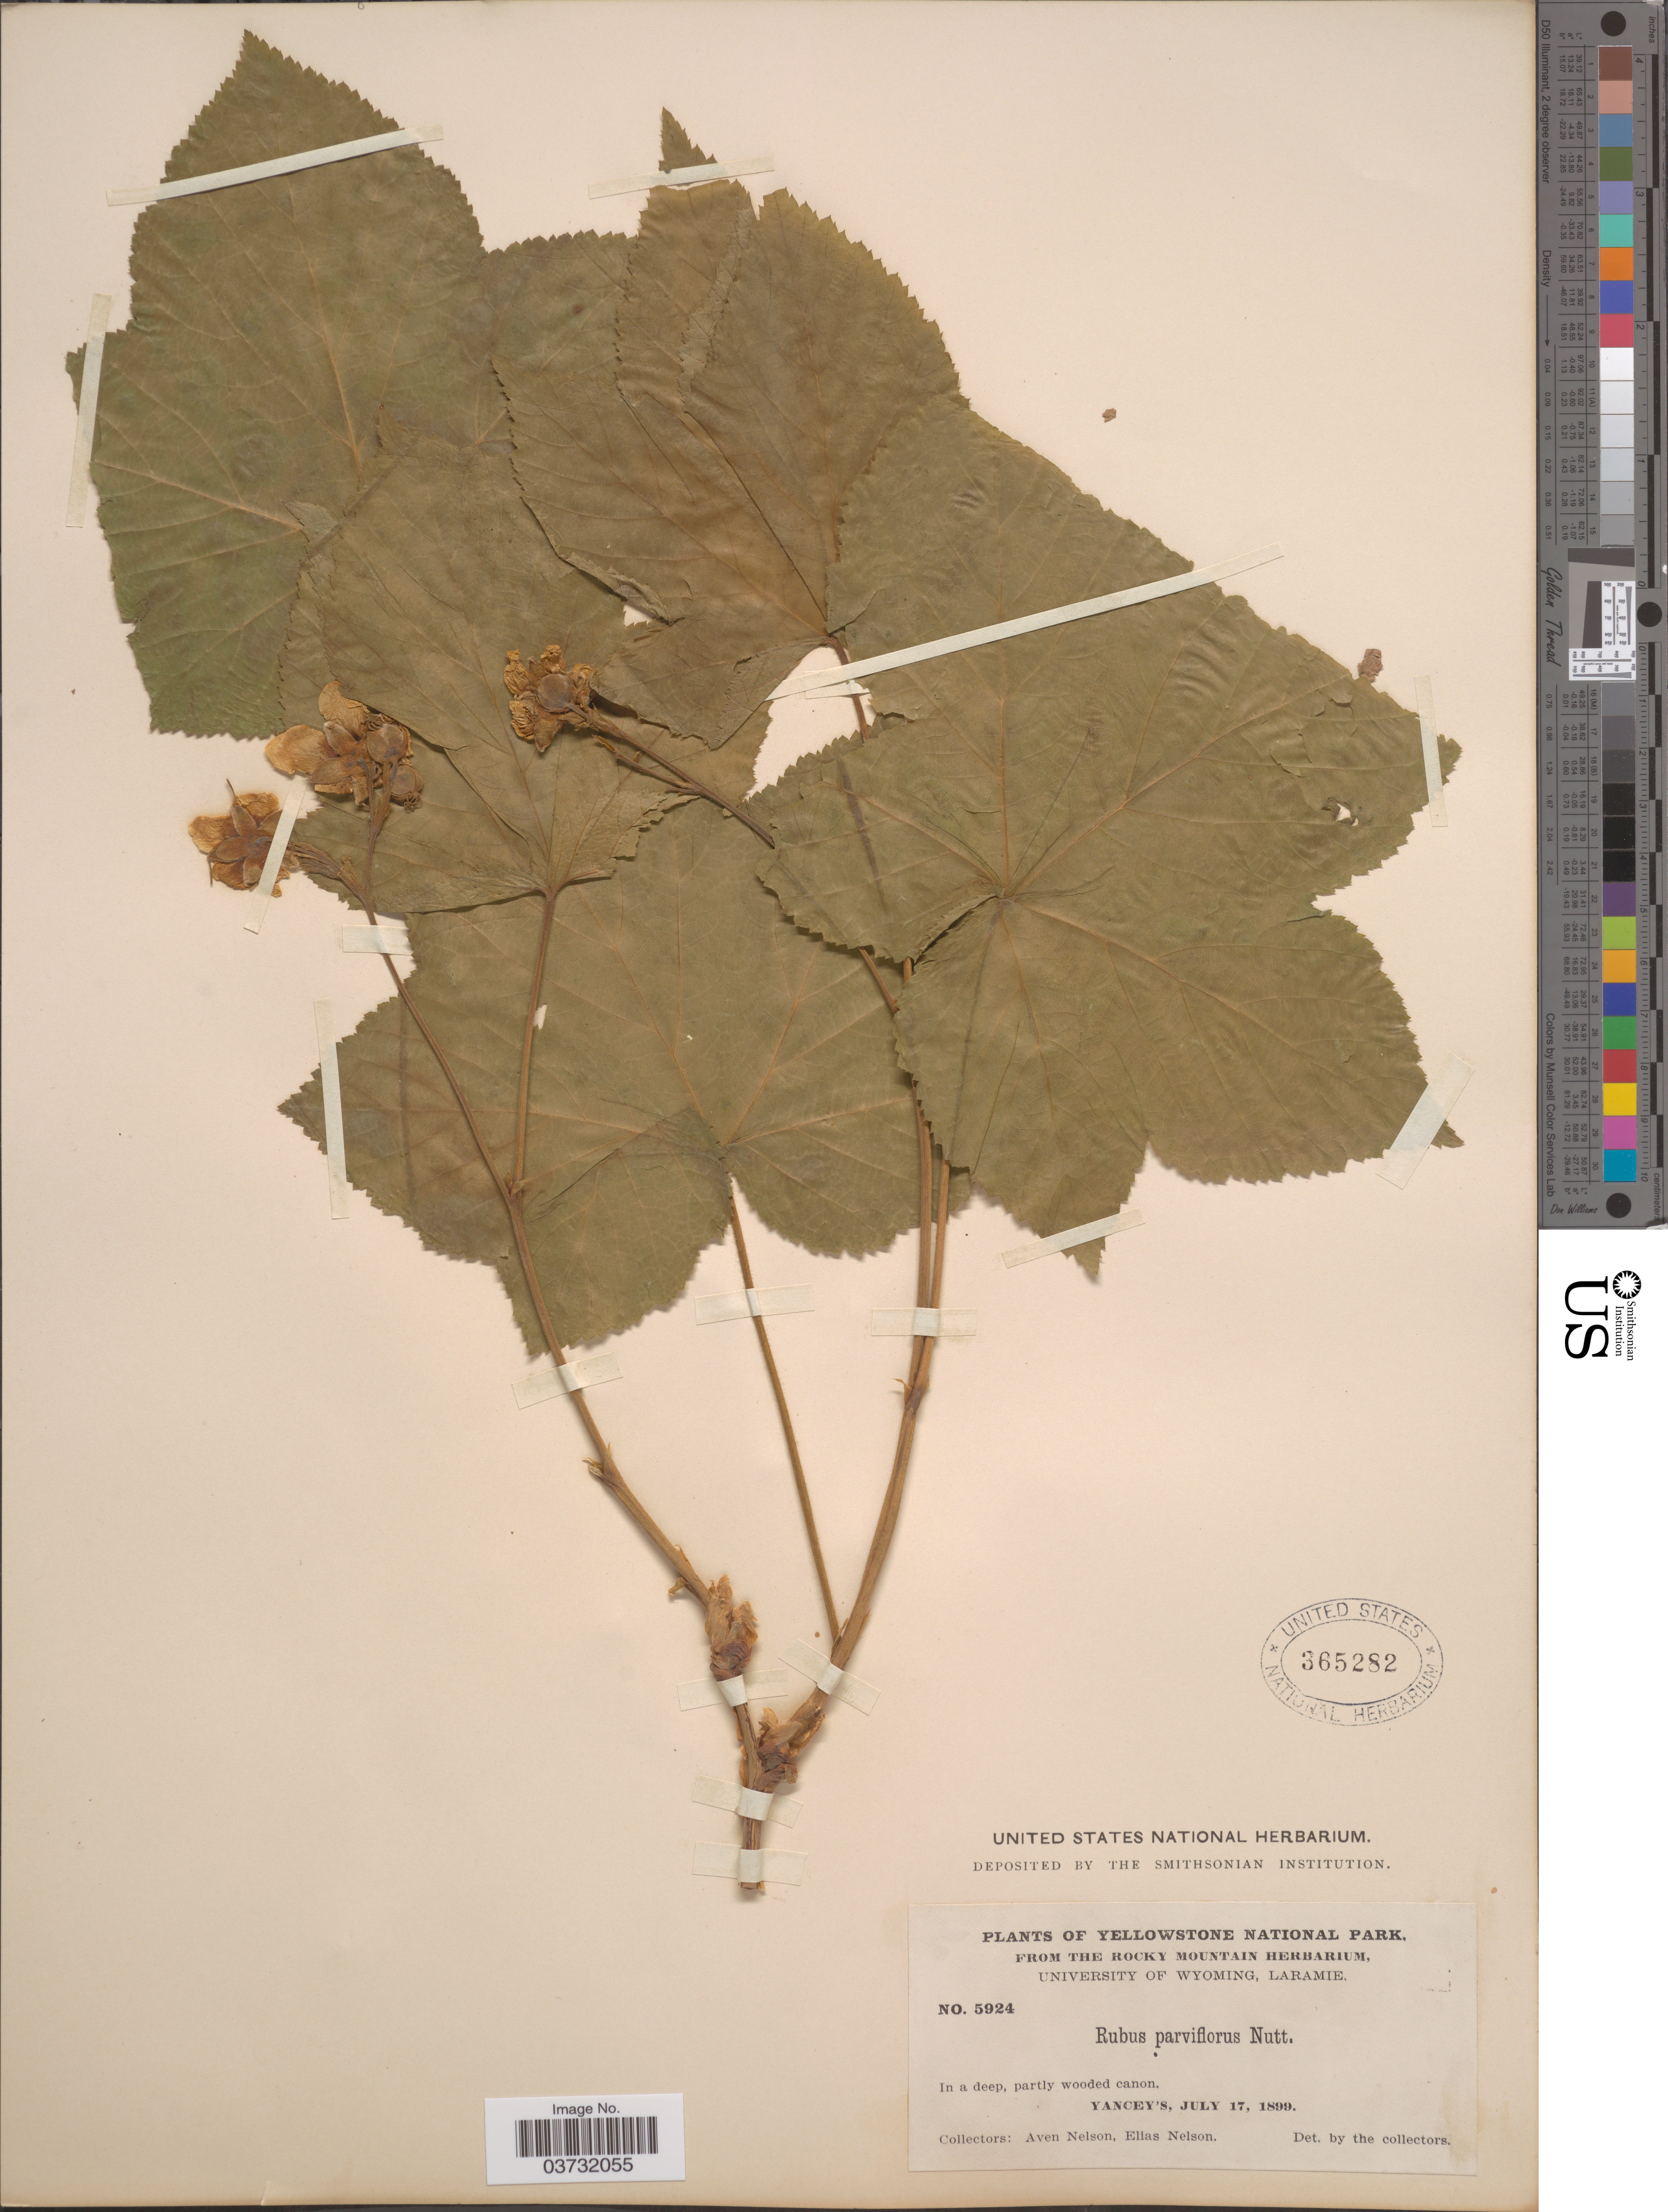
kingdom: Plantae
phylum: Tracheophyta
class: Magnoliopsida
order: Rosales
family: Rosaceae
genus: Rubus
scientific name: Rubus parviflorus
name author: Nutt.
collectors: A. Nelson & E. Nelson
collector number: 5924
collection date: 1899-07-17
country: United States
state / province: Wyoming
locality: Yellowstone National Park. Yancey's.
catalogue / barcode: US 365282